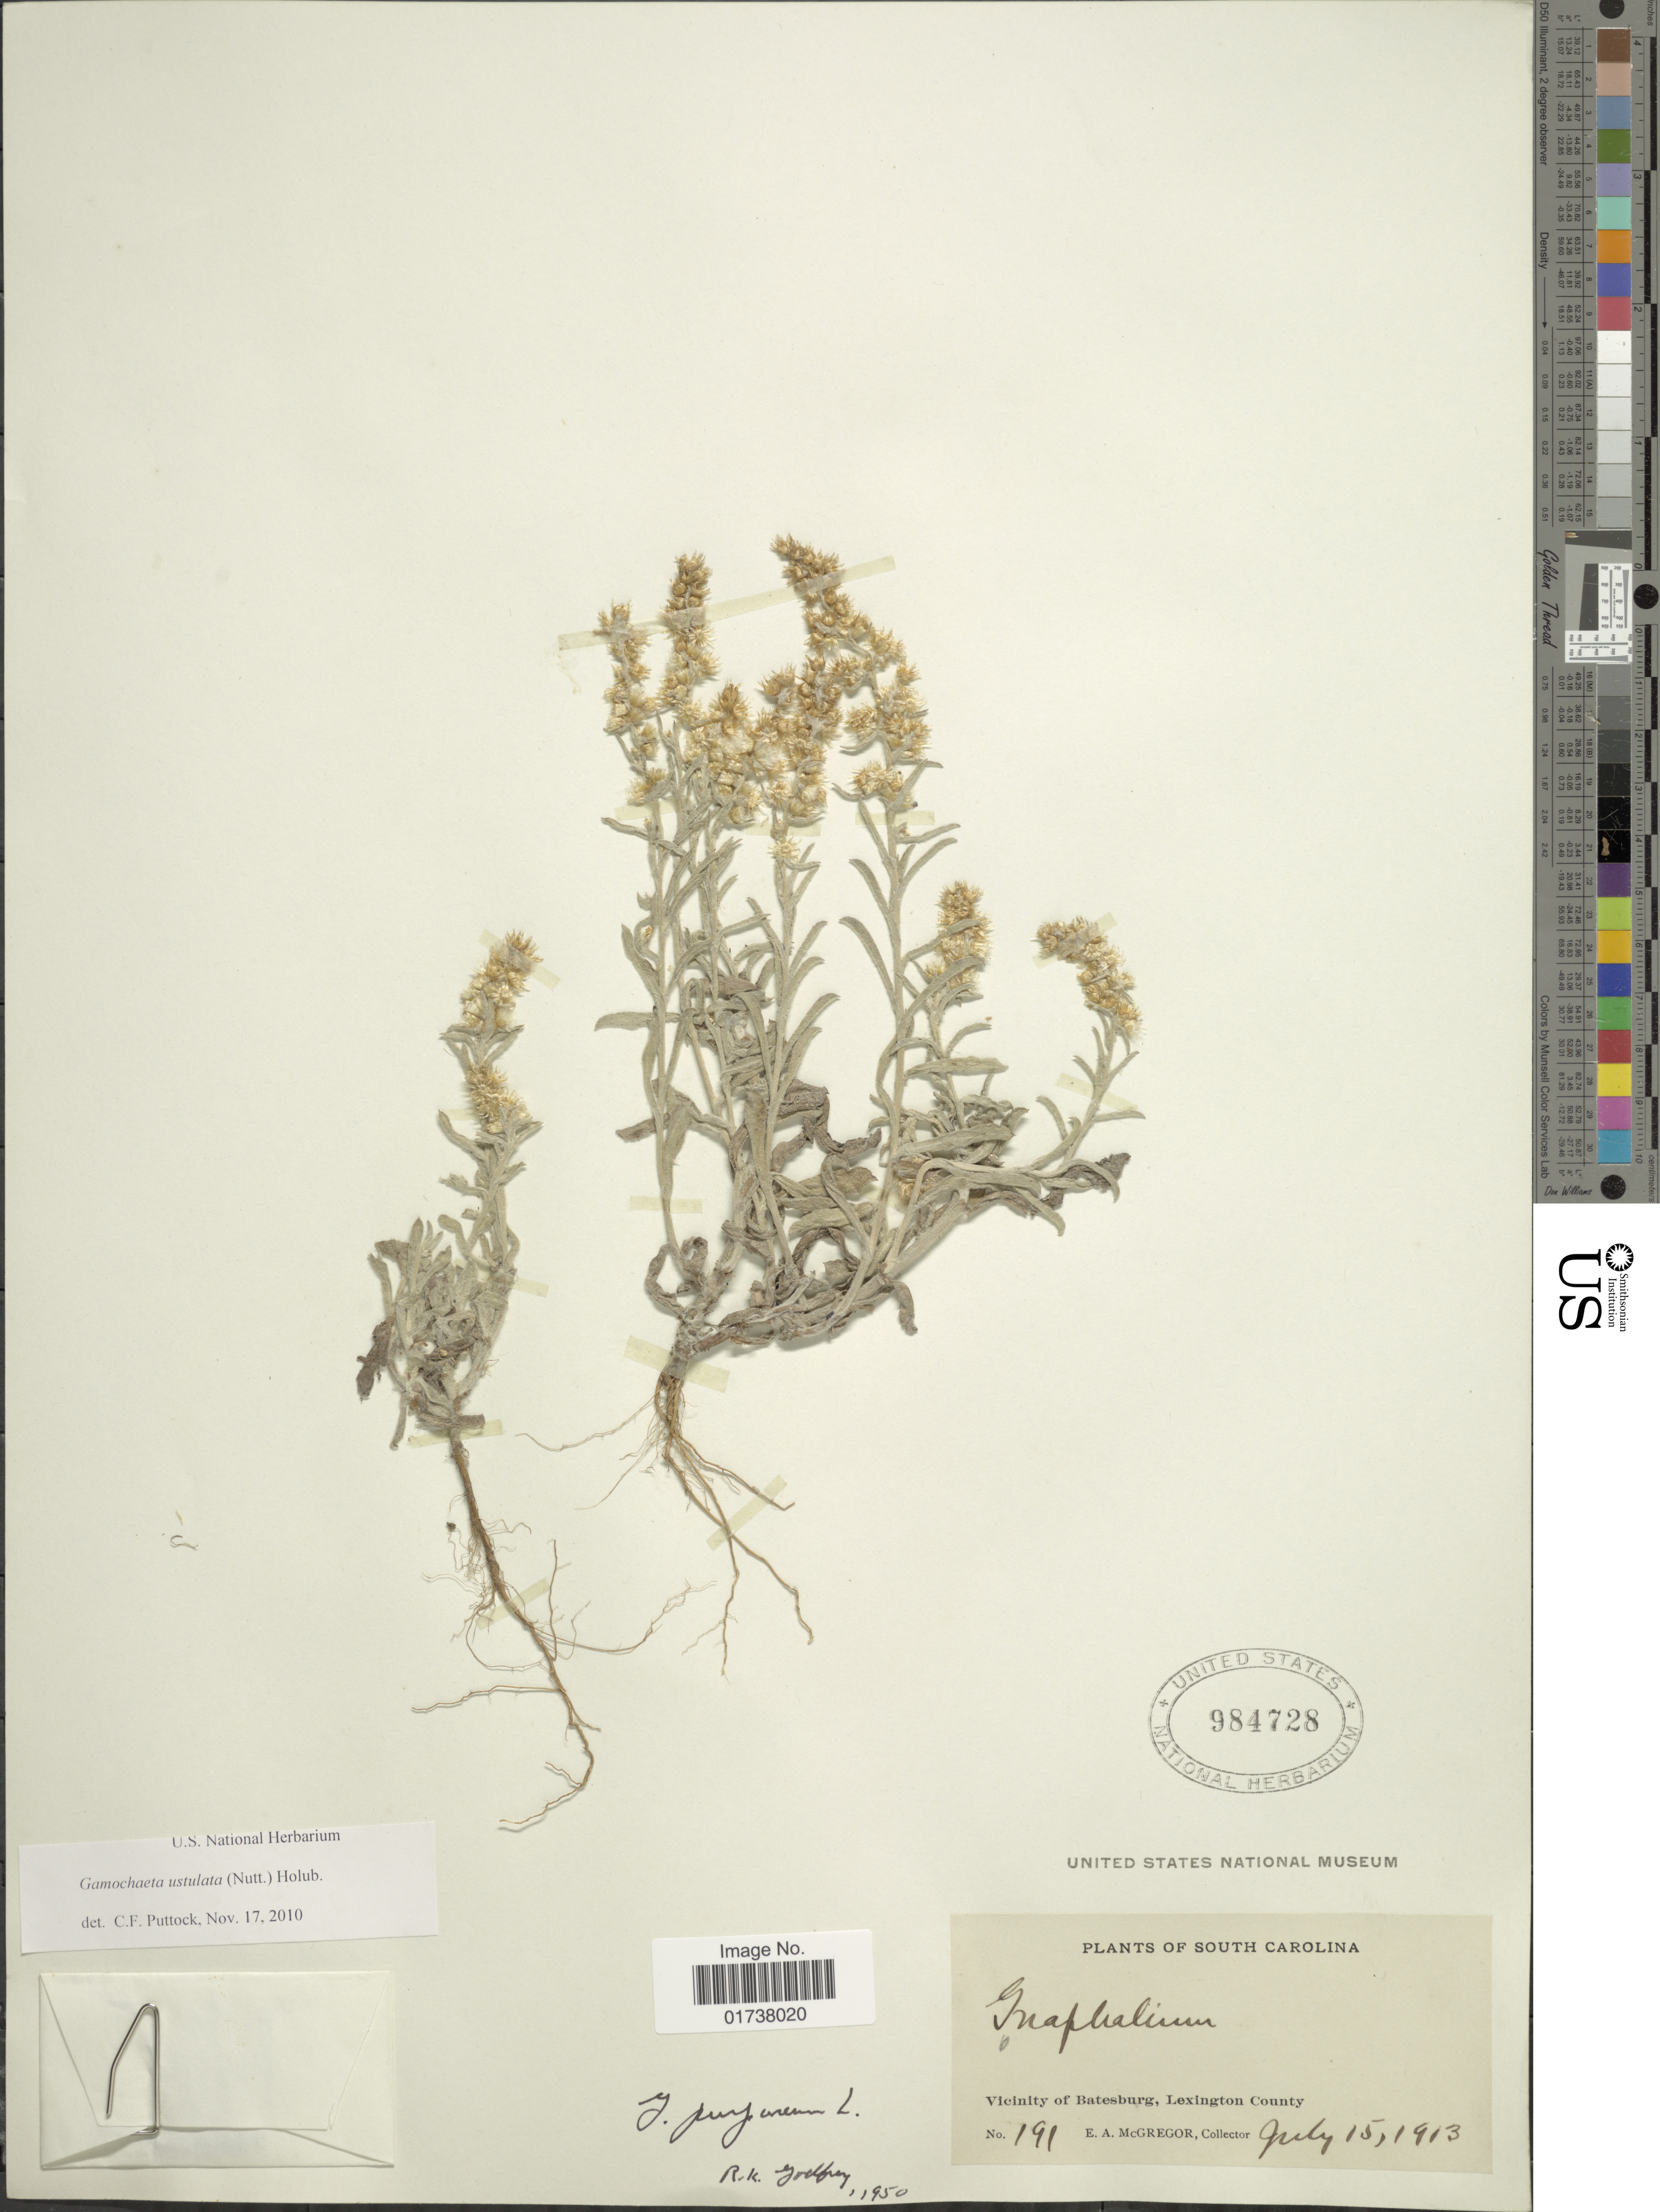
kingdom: Plantae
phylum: Tracheophyta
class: Magnoliopsida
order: Asterales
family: Asteraceae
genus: Gamochaeta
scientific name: Gamochaeta ustulata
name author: (Nutt.) Holub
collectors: E. A. McGregor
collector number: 191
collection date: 1913-07-15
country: United States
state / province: South Carolina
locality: Vicinity of Batesburg, Lexington County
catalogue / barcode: US 984728